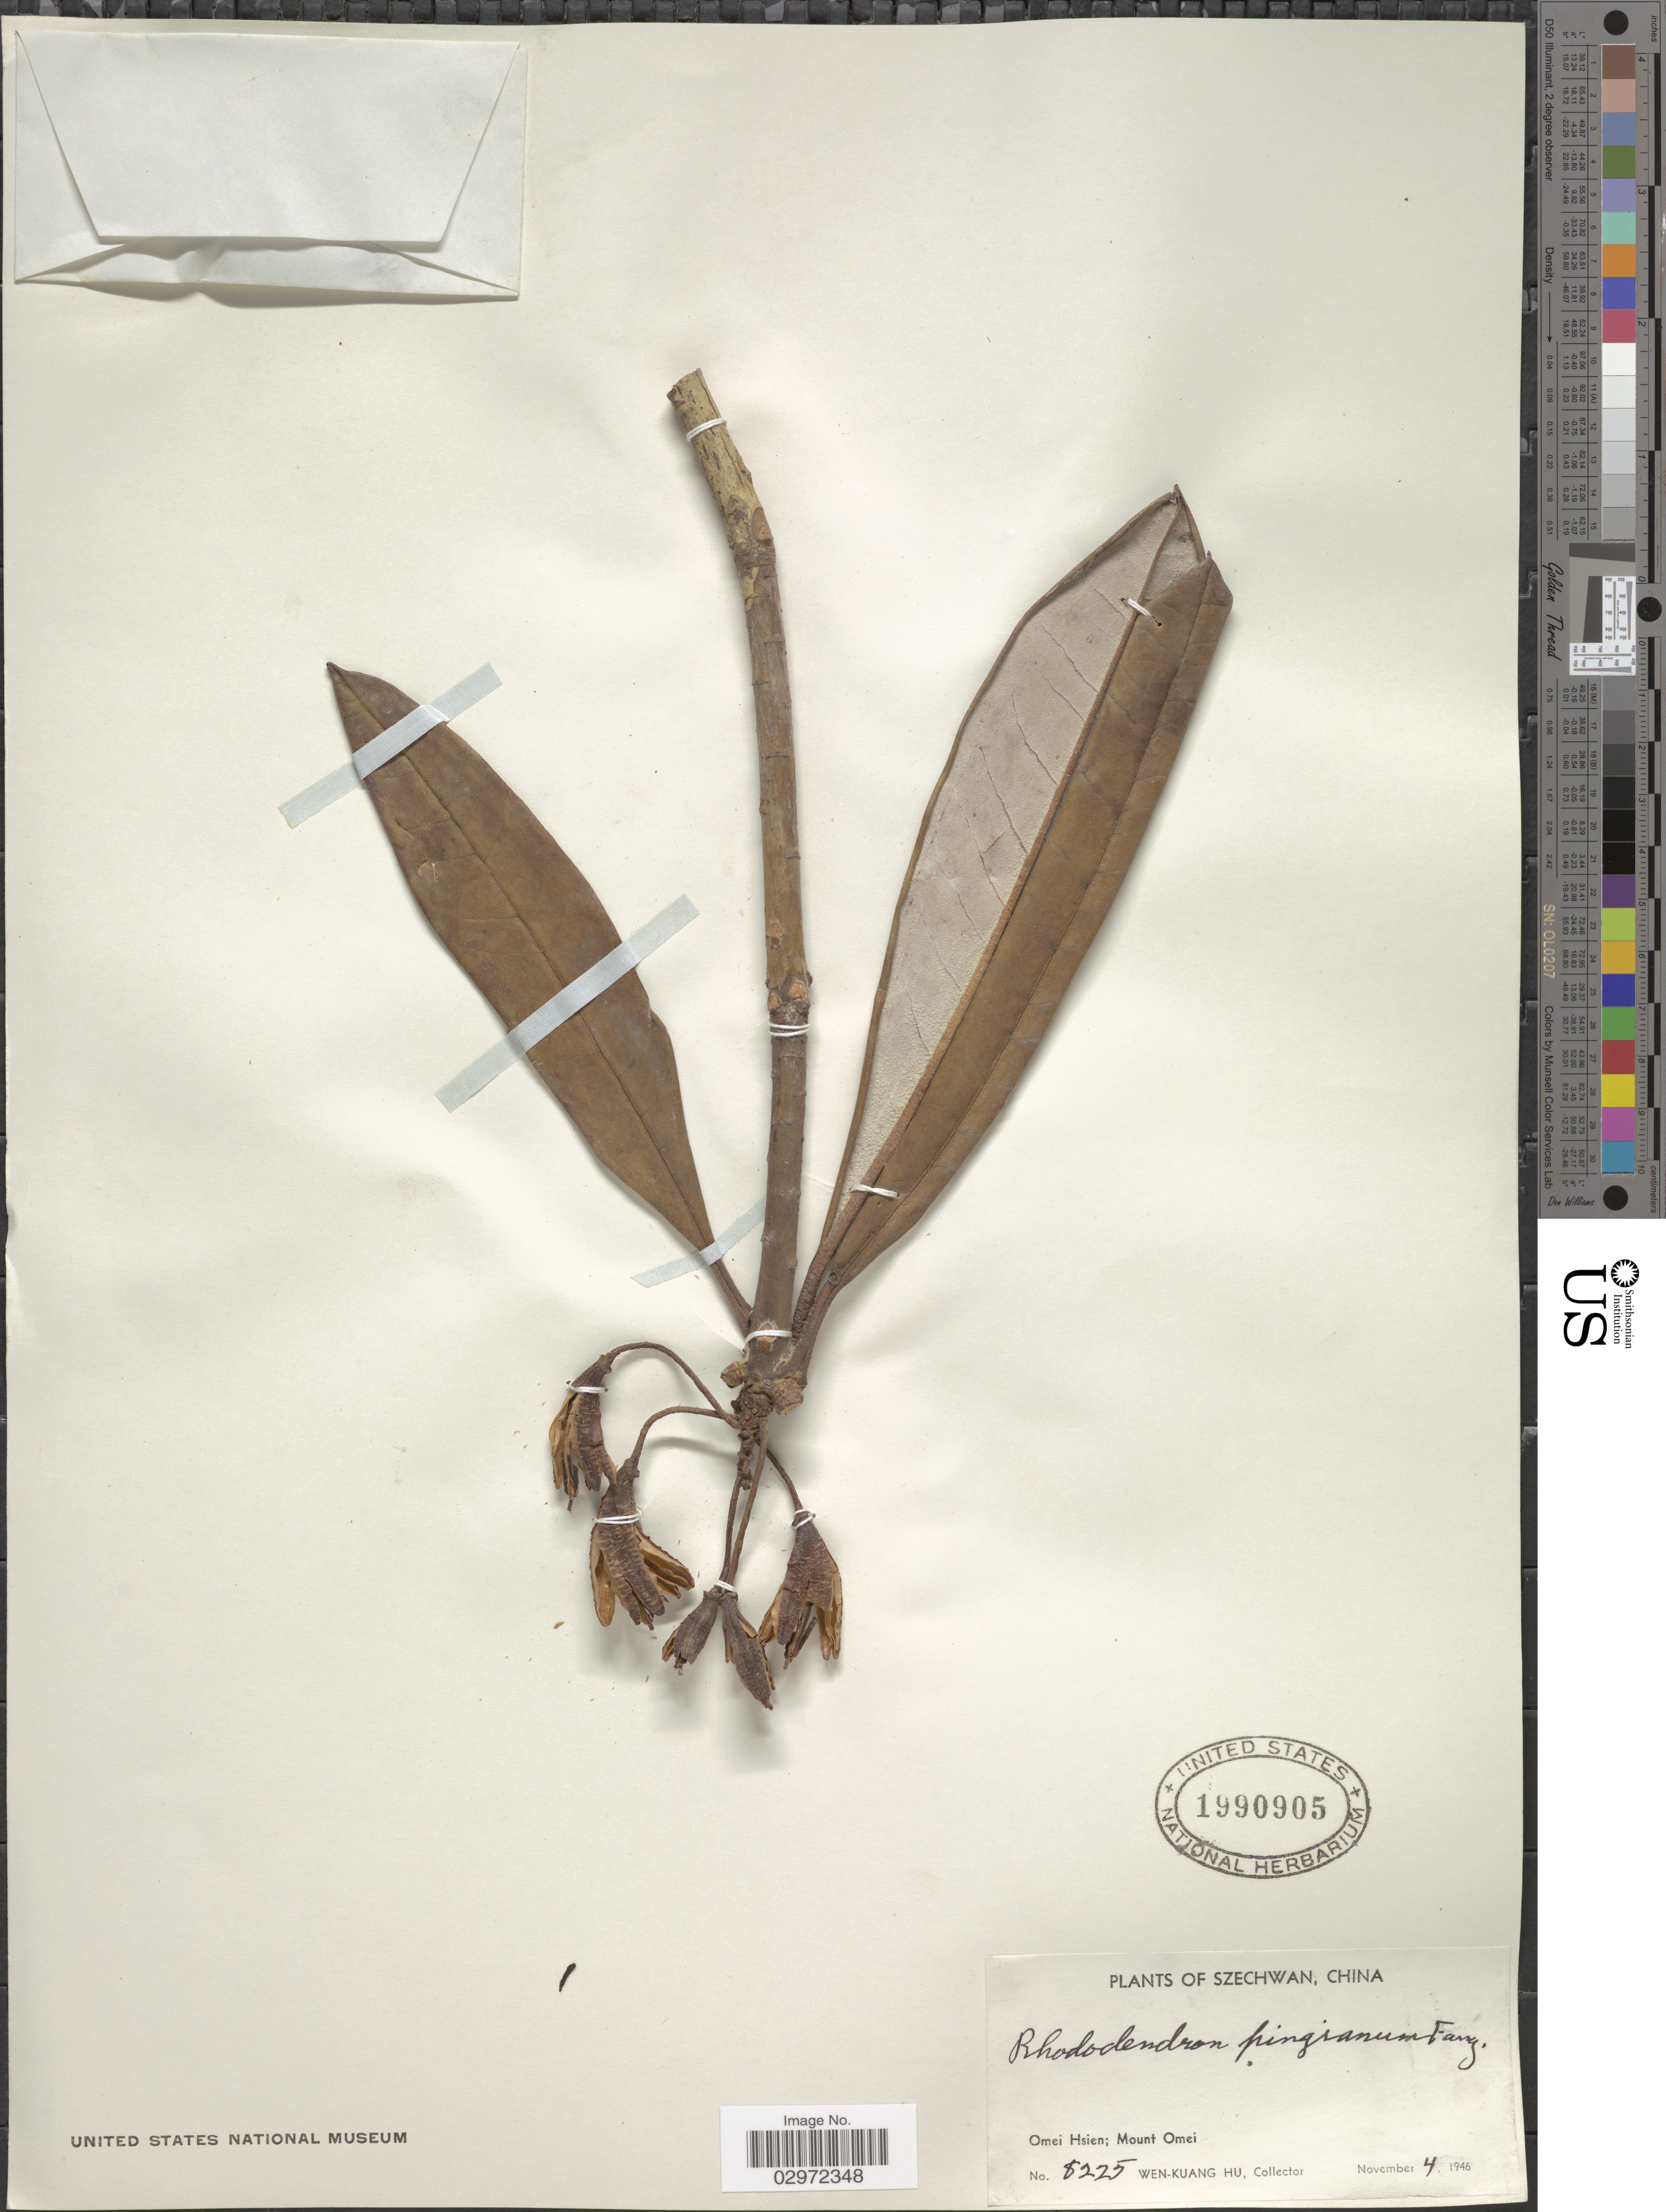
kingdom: Plantae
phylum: Tracheophyta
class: Magnoliopsida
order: Ericales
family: Ericaceae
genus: Rhododendron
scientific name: Rhododendron pingianum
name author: W.P. Fang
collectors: W. K. Hu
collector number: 8225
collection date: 1946-11-04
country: China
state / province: Sichuan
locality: Szechwan, Omei Hsien; Mount Omei.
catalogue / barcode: US 1990905